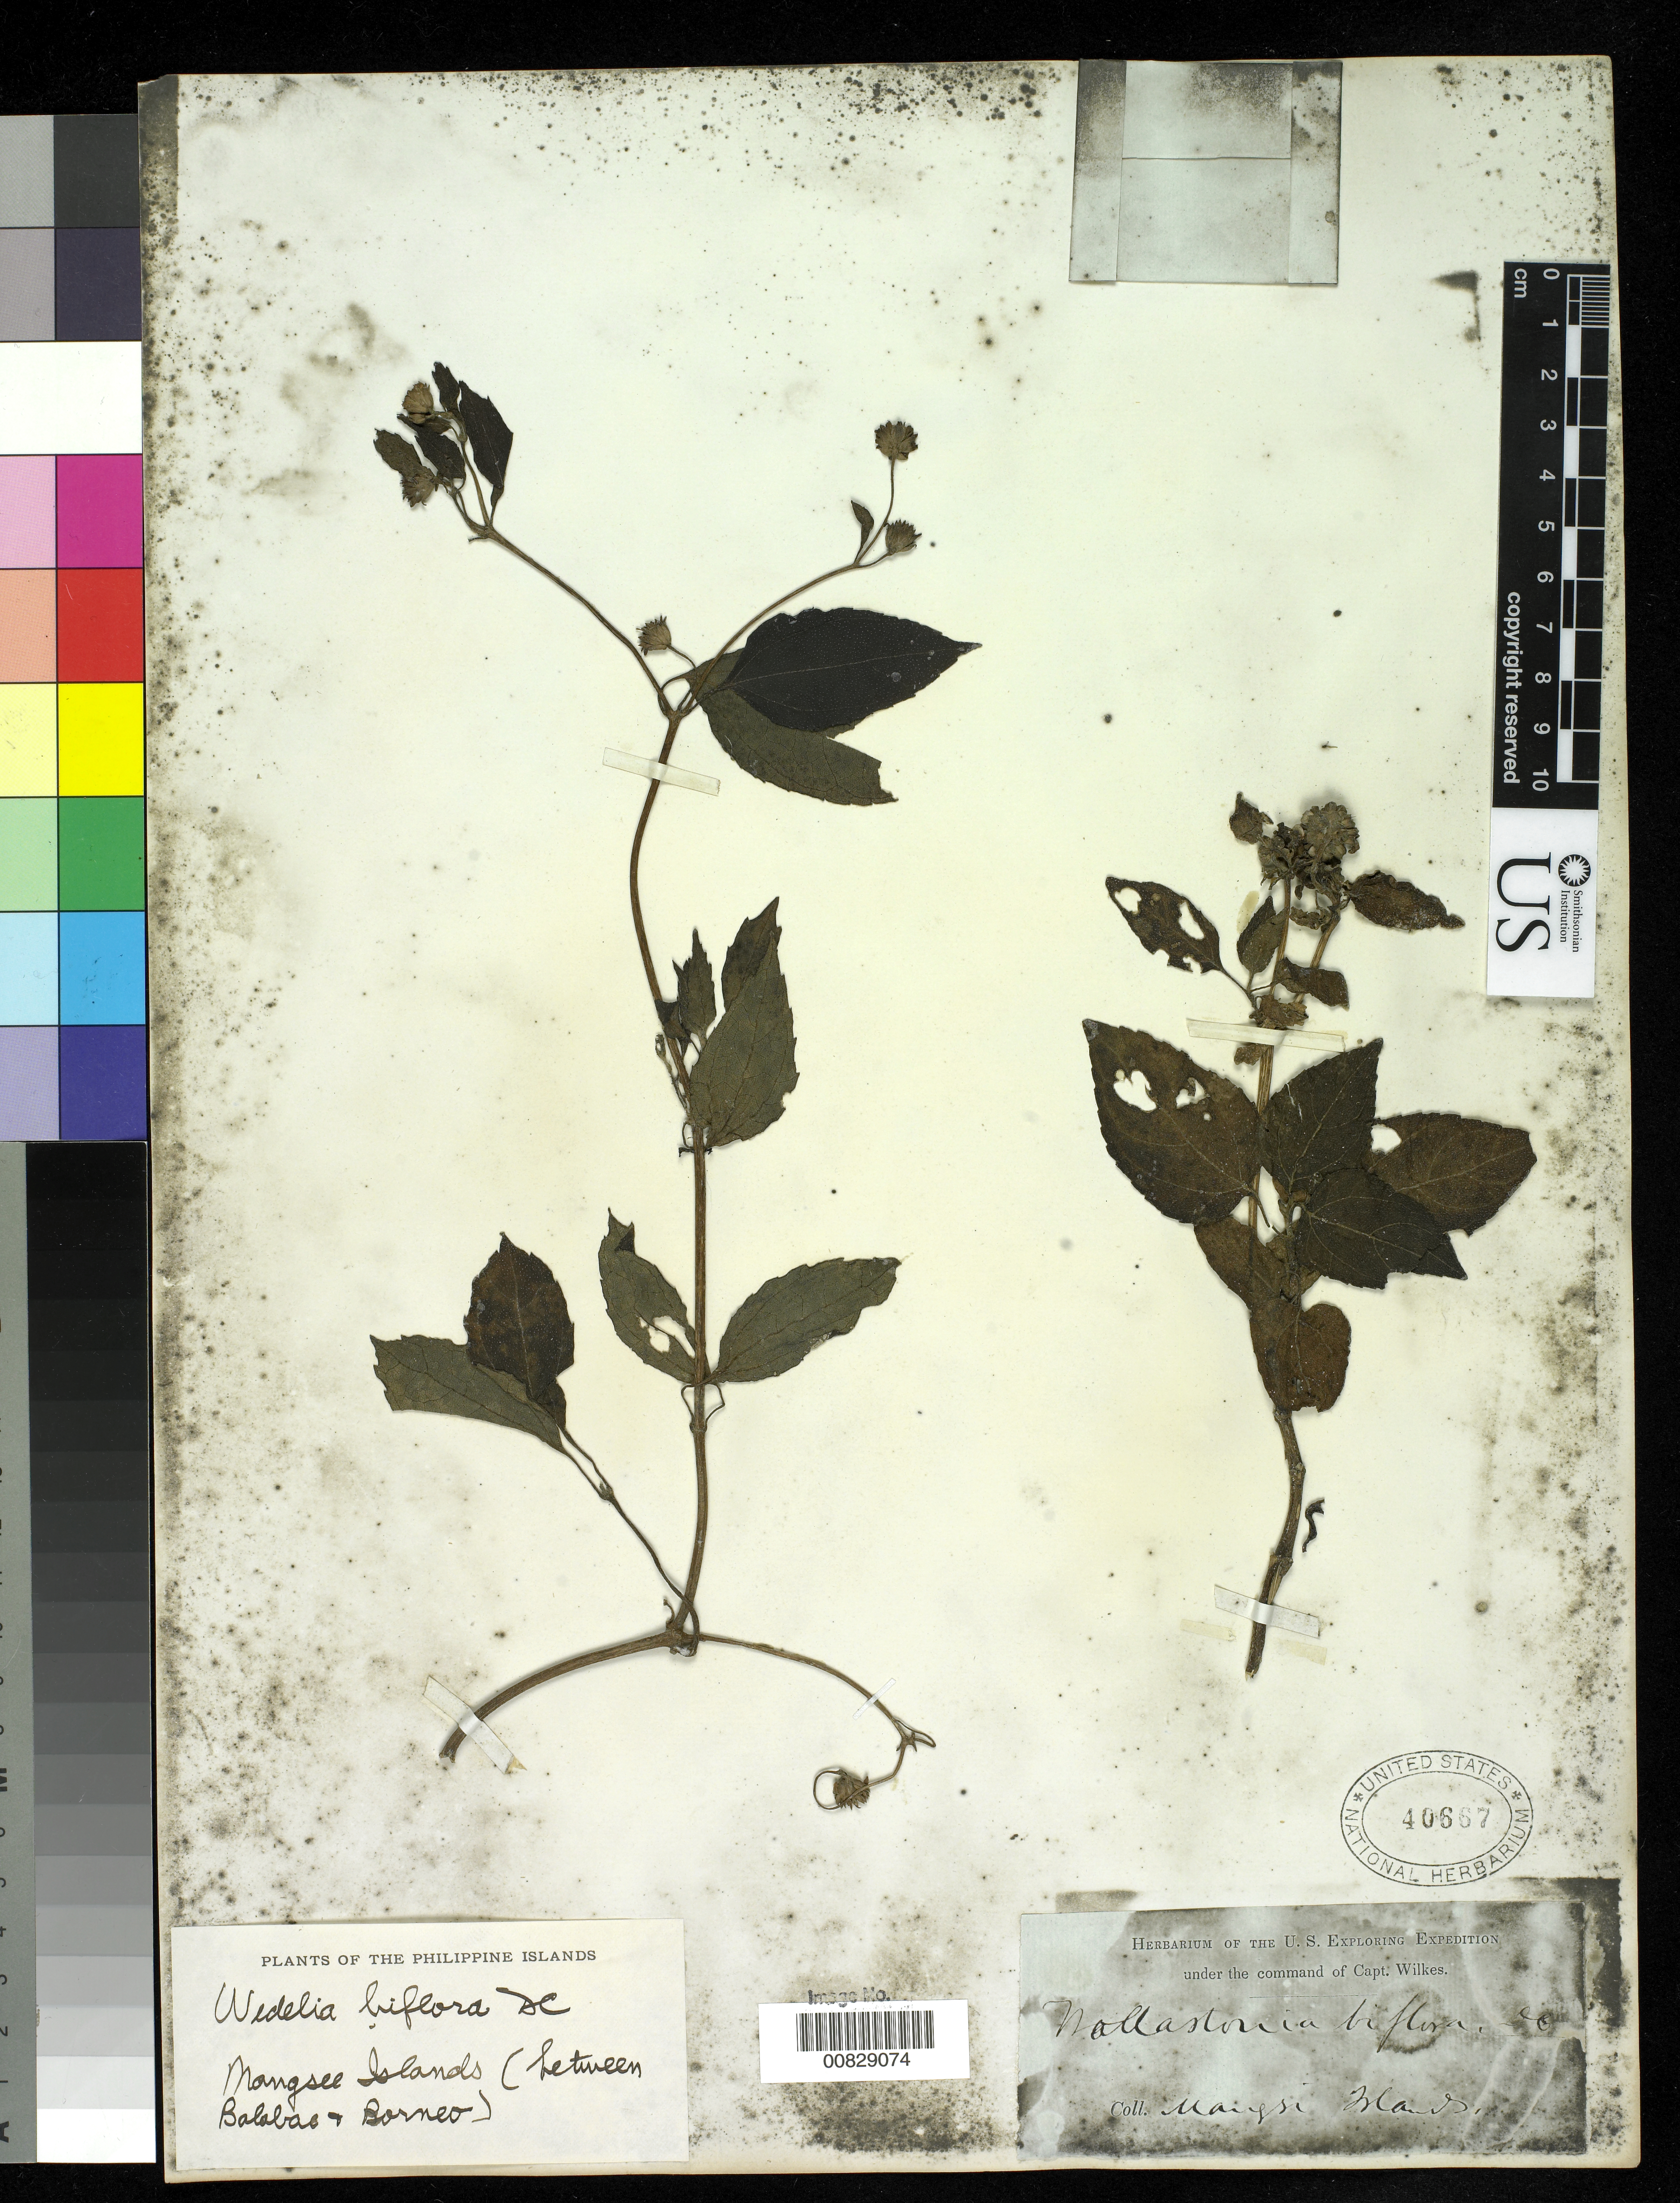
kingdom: Plantae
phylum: Tracheophyta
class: Magnoliopsida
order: Asterales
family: Asteraceae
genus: Wollastonia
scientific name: Wollastonia biflora var. biflora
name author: (L.) DC.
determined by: Wagner, W. L., (BOT), Smithsonian Institution - National Museum of Natural History (UNITED STATES)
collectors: Wilkes Explor. Exped.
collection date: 1838/1842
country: Philippines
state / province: Mimaropa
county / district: Palawan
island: Mangsee Islands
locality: Mangsi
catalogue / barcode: US 40667